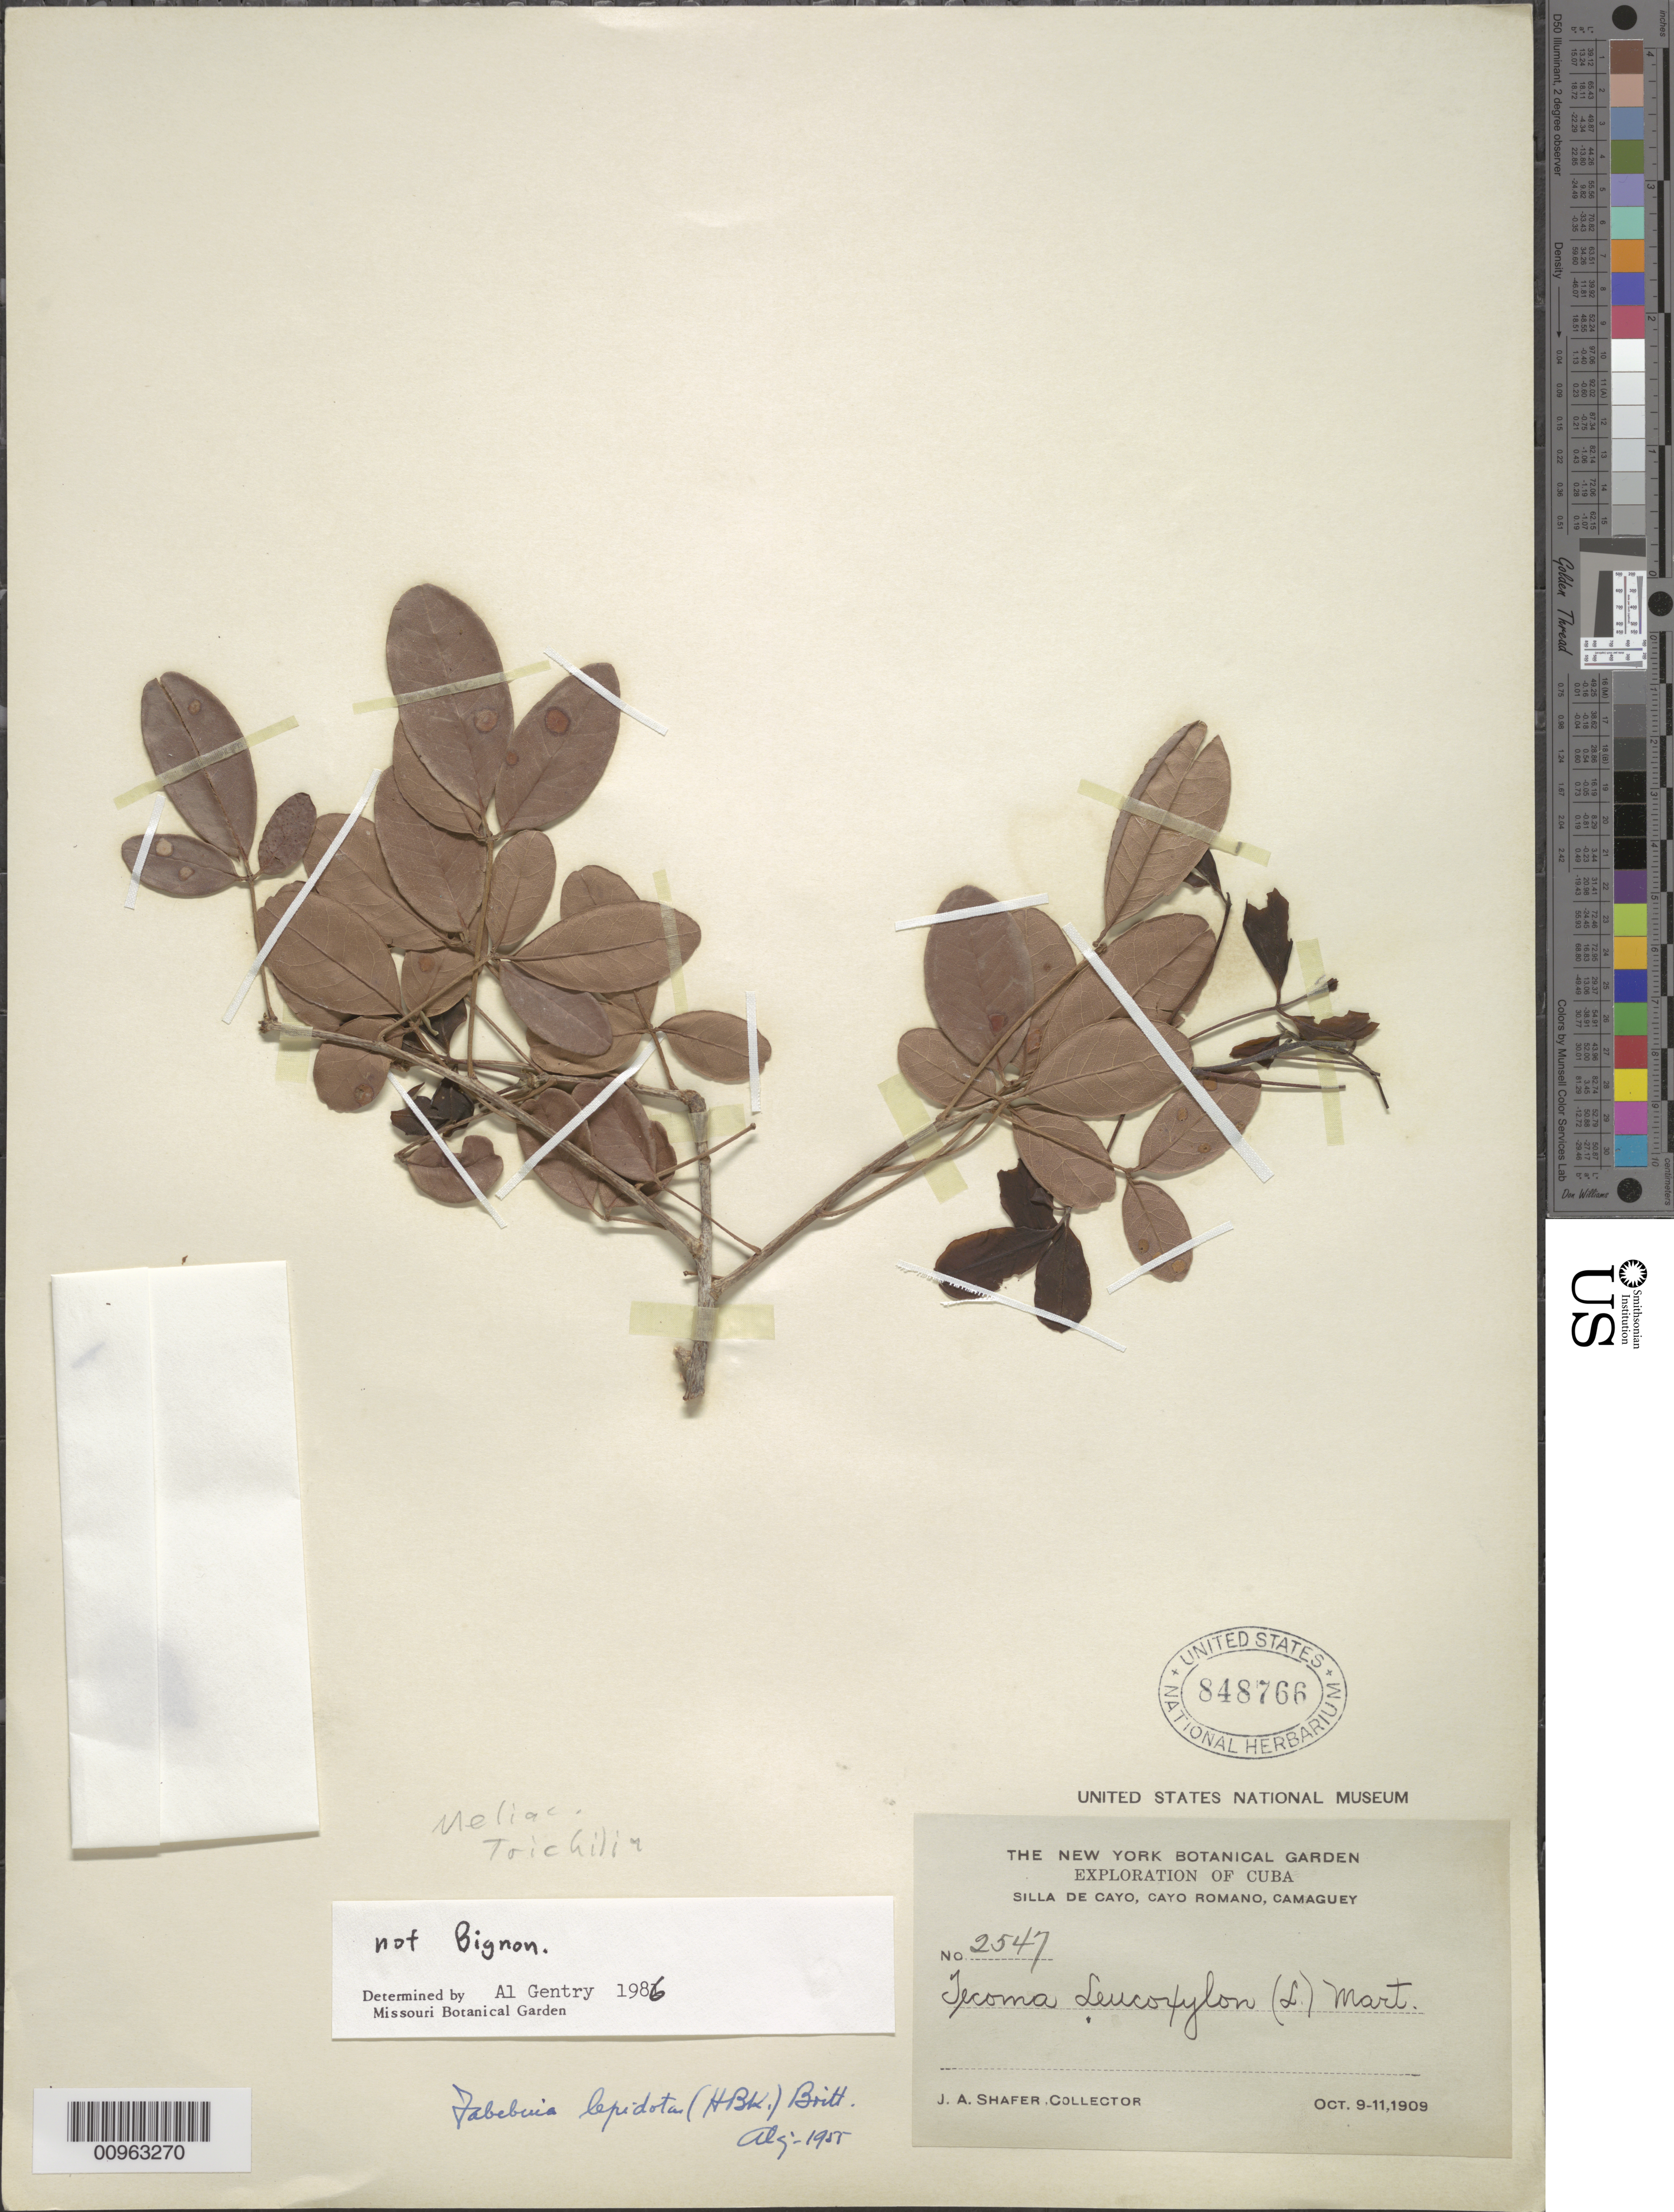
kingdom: Plantae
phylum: Tracheophyta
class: Magnoliopsida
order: Sapindales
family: Meliaceae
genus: Trichilia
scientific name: Trichilia sp.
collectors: J. A. Shafer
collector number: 2547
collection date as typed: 09 Oct 1909 to 11 Oct 1909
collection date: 1909-10-09/1909-10-11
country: Cuba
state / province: Camaguey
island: Cuba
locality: Silla de Cayo, Cayo Romano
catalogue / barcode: US 848766